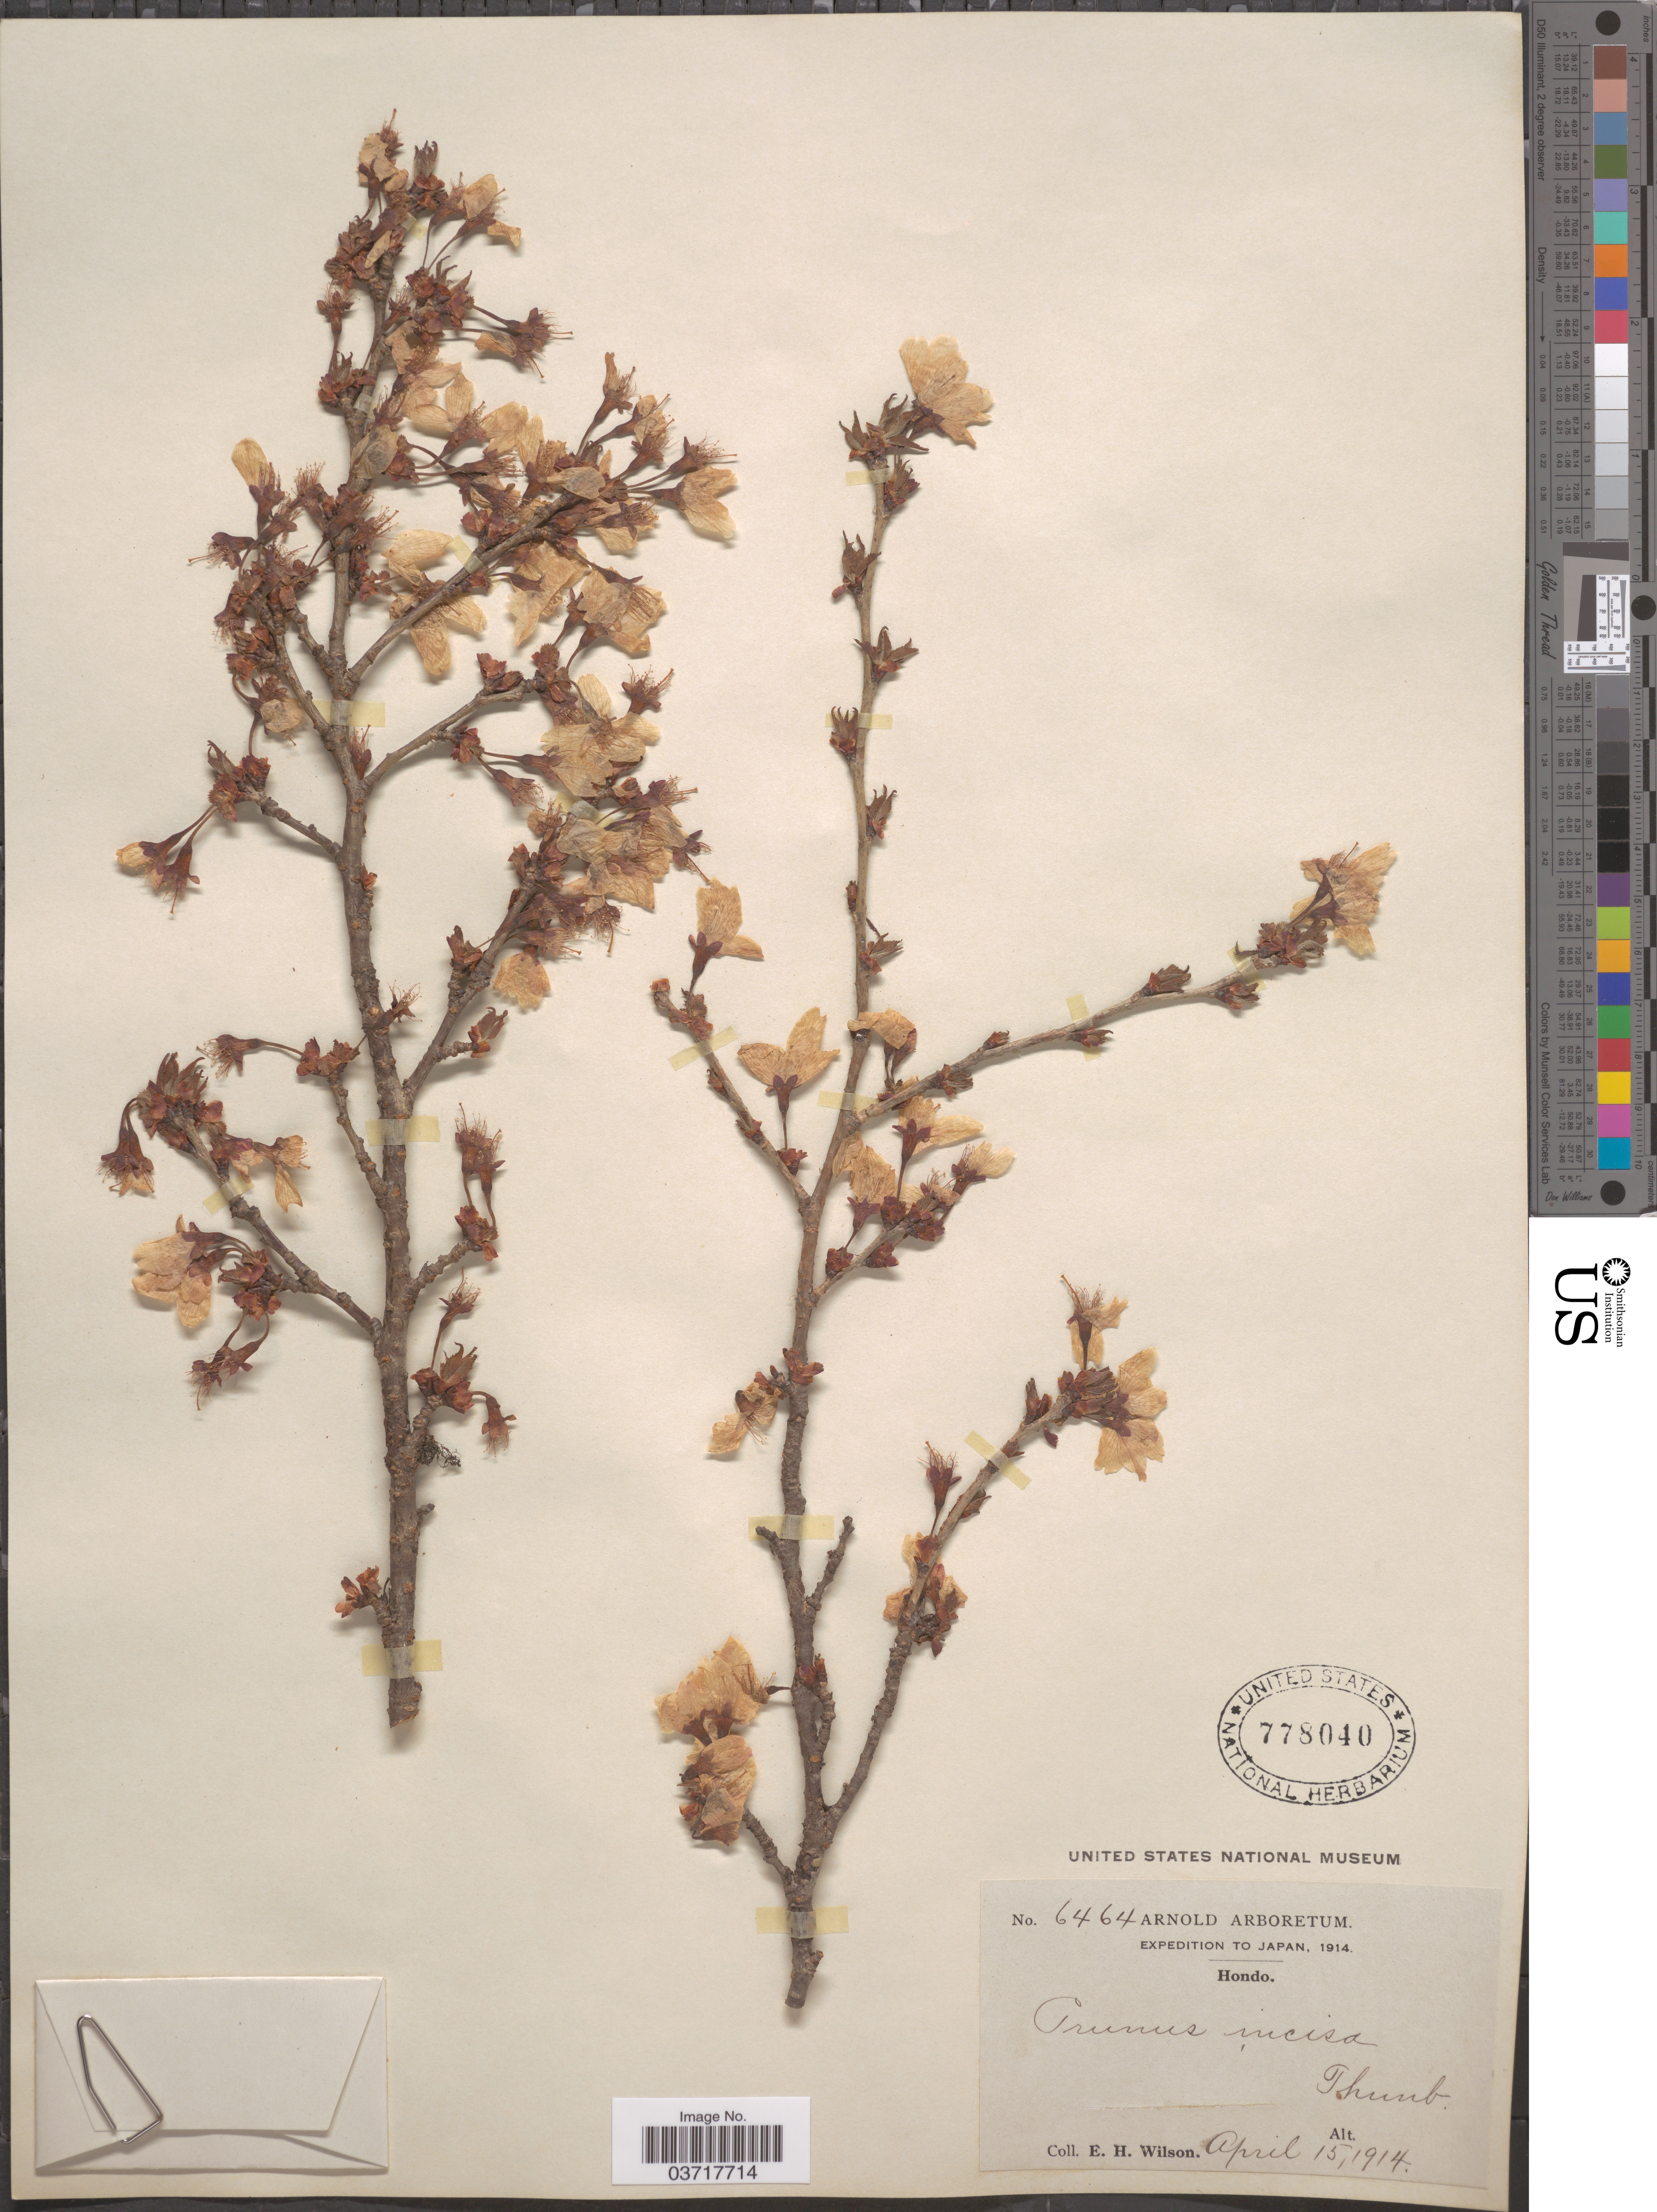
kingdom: Plantae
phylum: Tracheophyta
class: Magnoliopsida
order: Rosales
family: Rosaceae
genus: Prunus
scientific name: Prunus incisa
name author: Thunb.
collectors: E. Wilson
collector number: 6464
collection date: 1914-04-15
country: Japan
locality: Hondo.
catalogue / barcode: US 778040